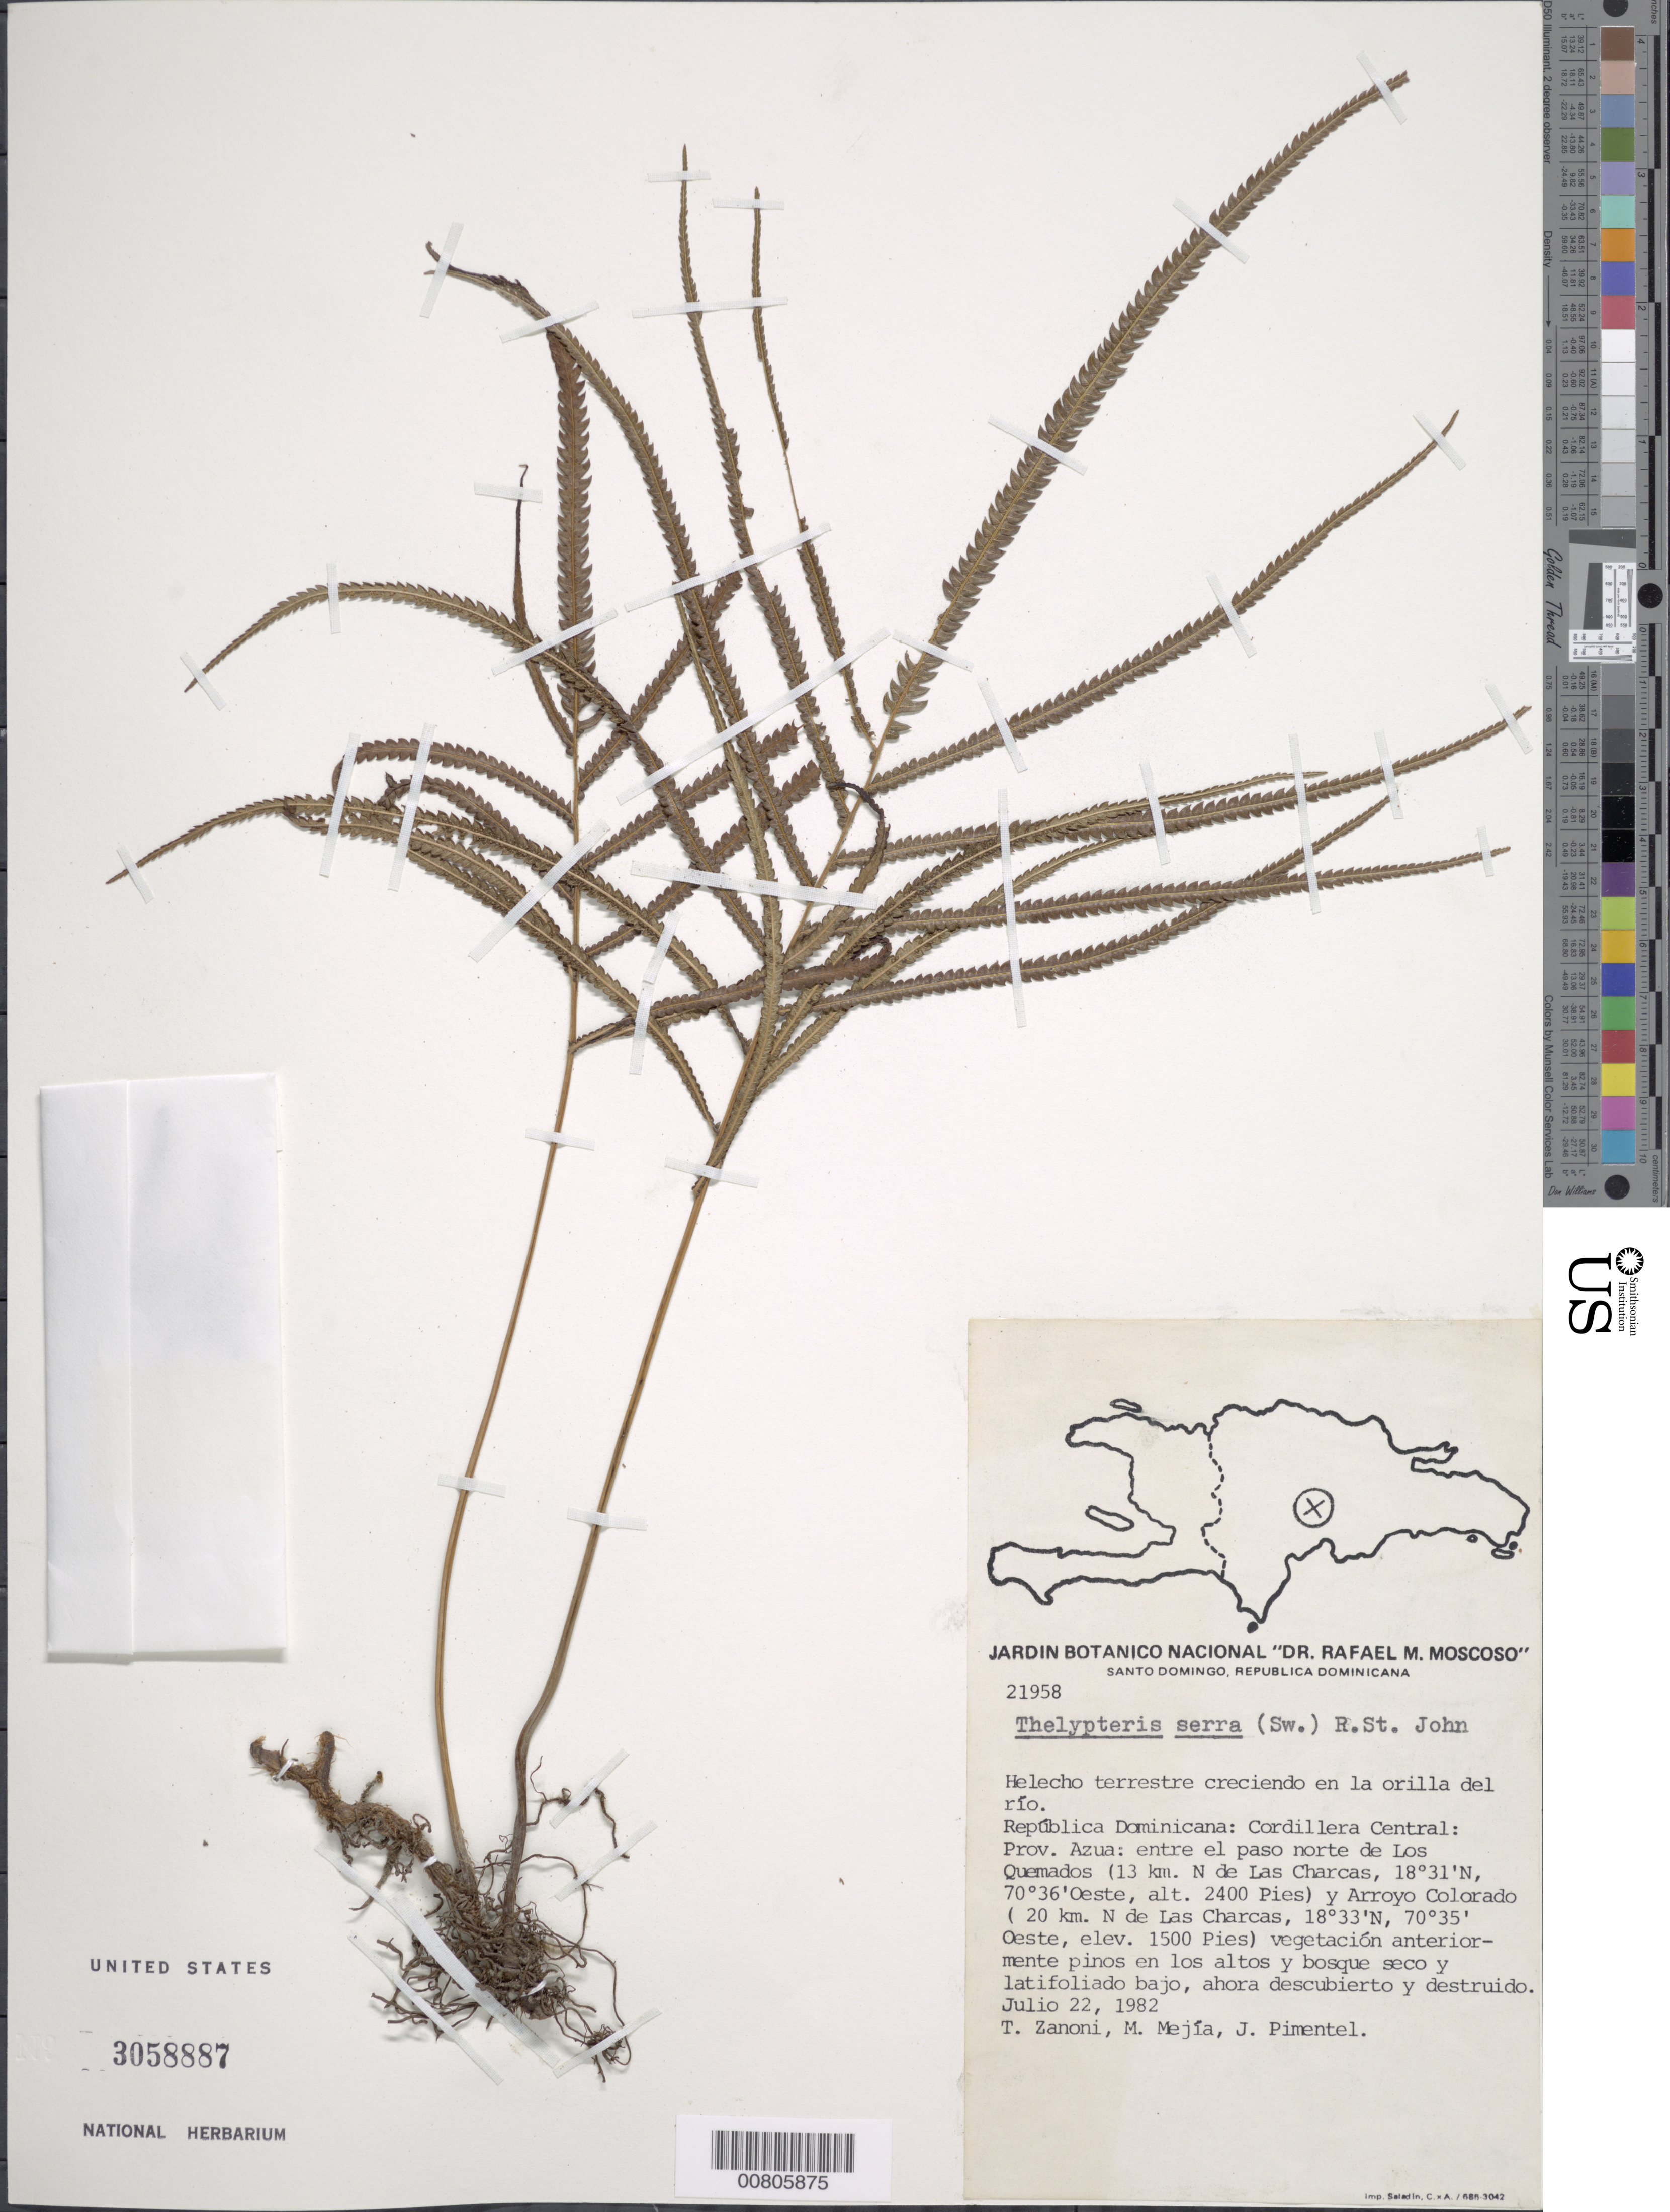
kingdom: Plantae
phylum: Tracheophyta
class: Polypodiopsida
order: Polypodiales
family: Thelypteridaceae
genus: Christella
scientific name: Christella serra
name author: (Sw.) Holttum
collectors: T. A. Zanoni, M. Mejia & J. Pimentel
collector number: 21958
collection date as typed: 22 Jul 1982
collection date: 1982-07-22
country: Dominican Republic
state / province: Azua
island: Hispaniola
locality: Cordillera Central, Los Quemados to Arroyo Colorado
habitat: Vegetacion anteriormente pinos en los altos y bosque seco y latifoliado bajo, ahora descubierto y destruido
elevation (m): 457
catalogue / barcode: US 3058887